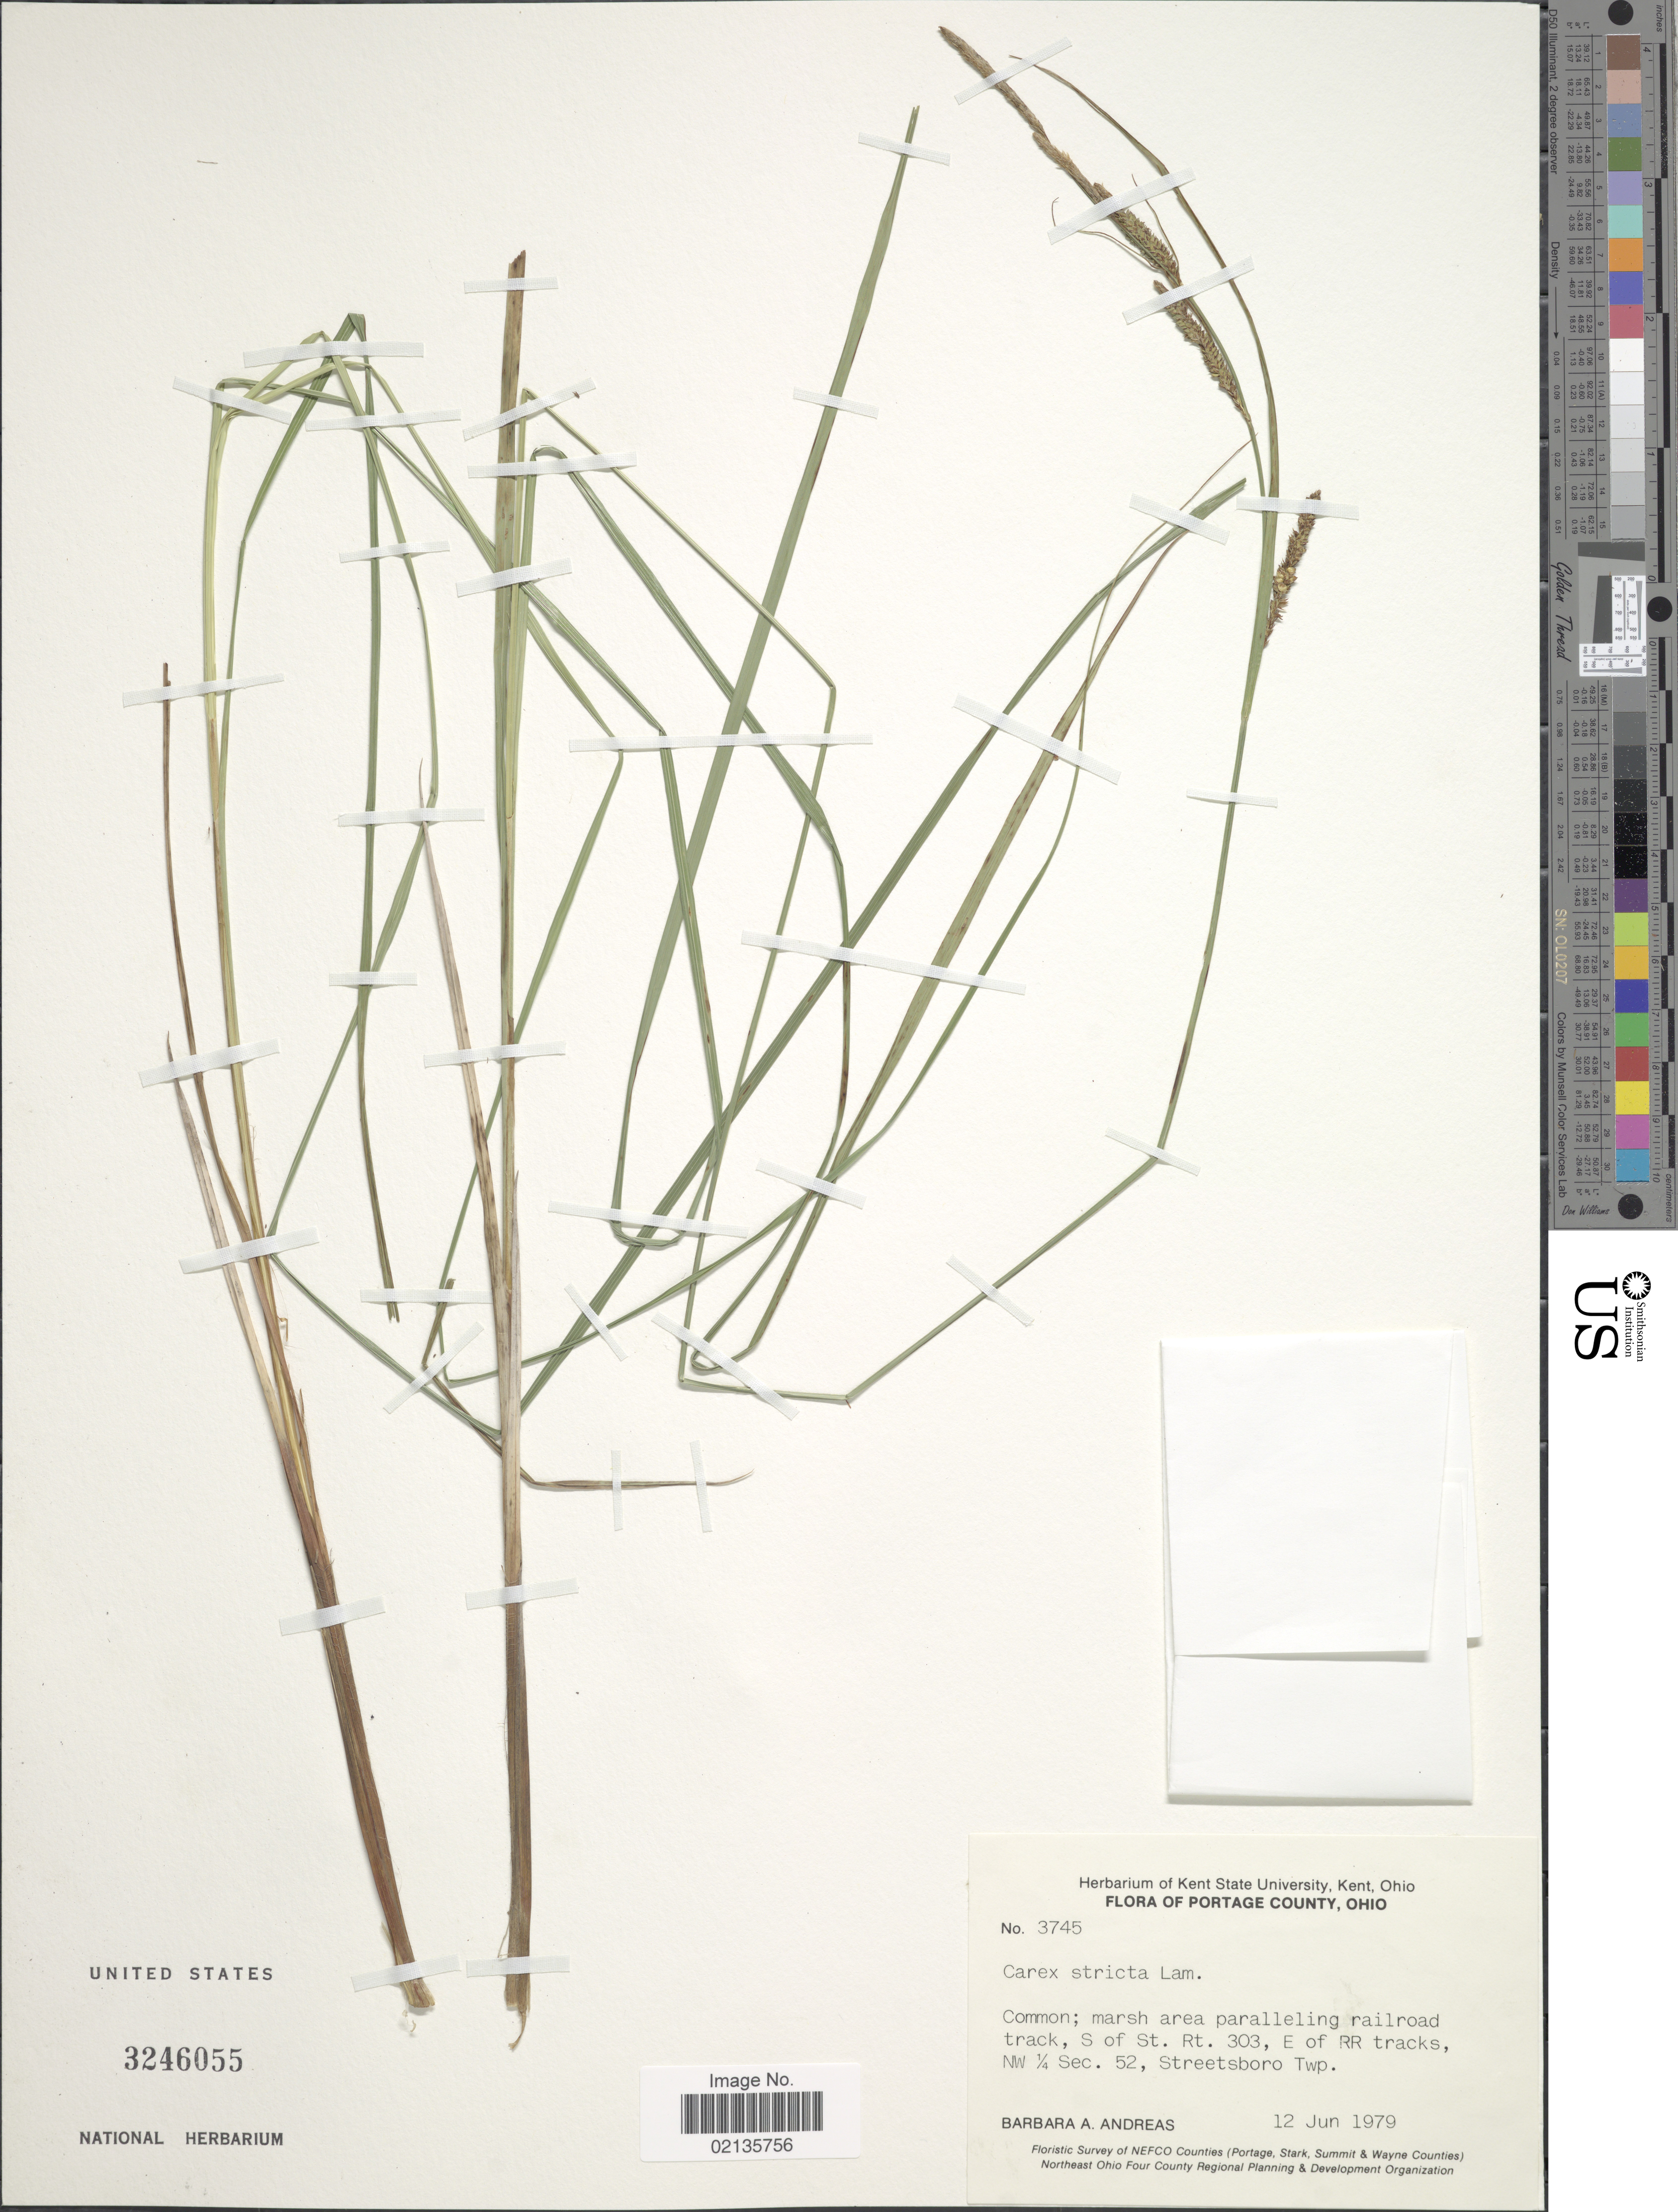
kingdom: Plantae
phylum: Tracheophyta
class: Liliopsida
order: Poales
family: Cyperaceae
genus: Carex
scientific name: Carex stricta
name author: Lam.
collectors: B. A. Andreas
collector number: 3745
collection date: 1979-06-12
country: United States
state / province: Ohio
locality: Portage County, Common; marsh area paralleling railroad track, S of St. Rt. 303, E of RR tracks, NW ¼ sec. 52, Streetsboro Twp.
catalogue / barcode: US 3246055